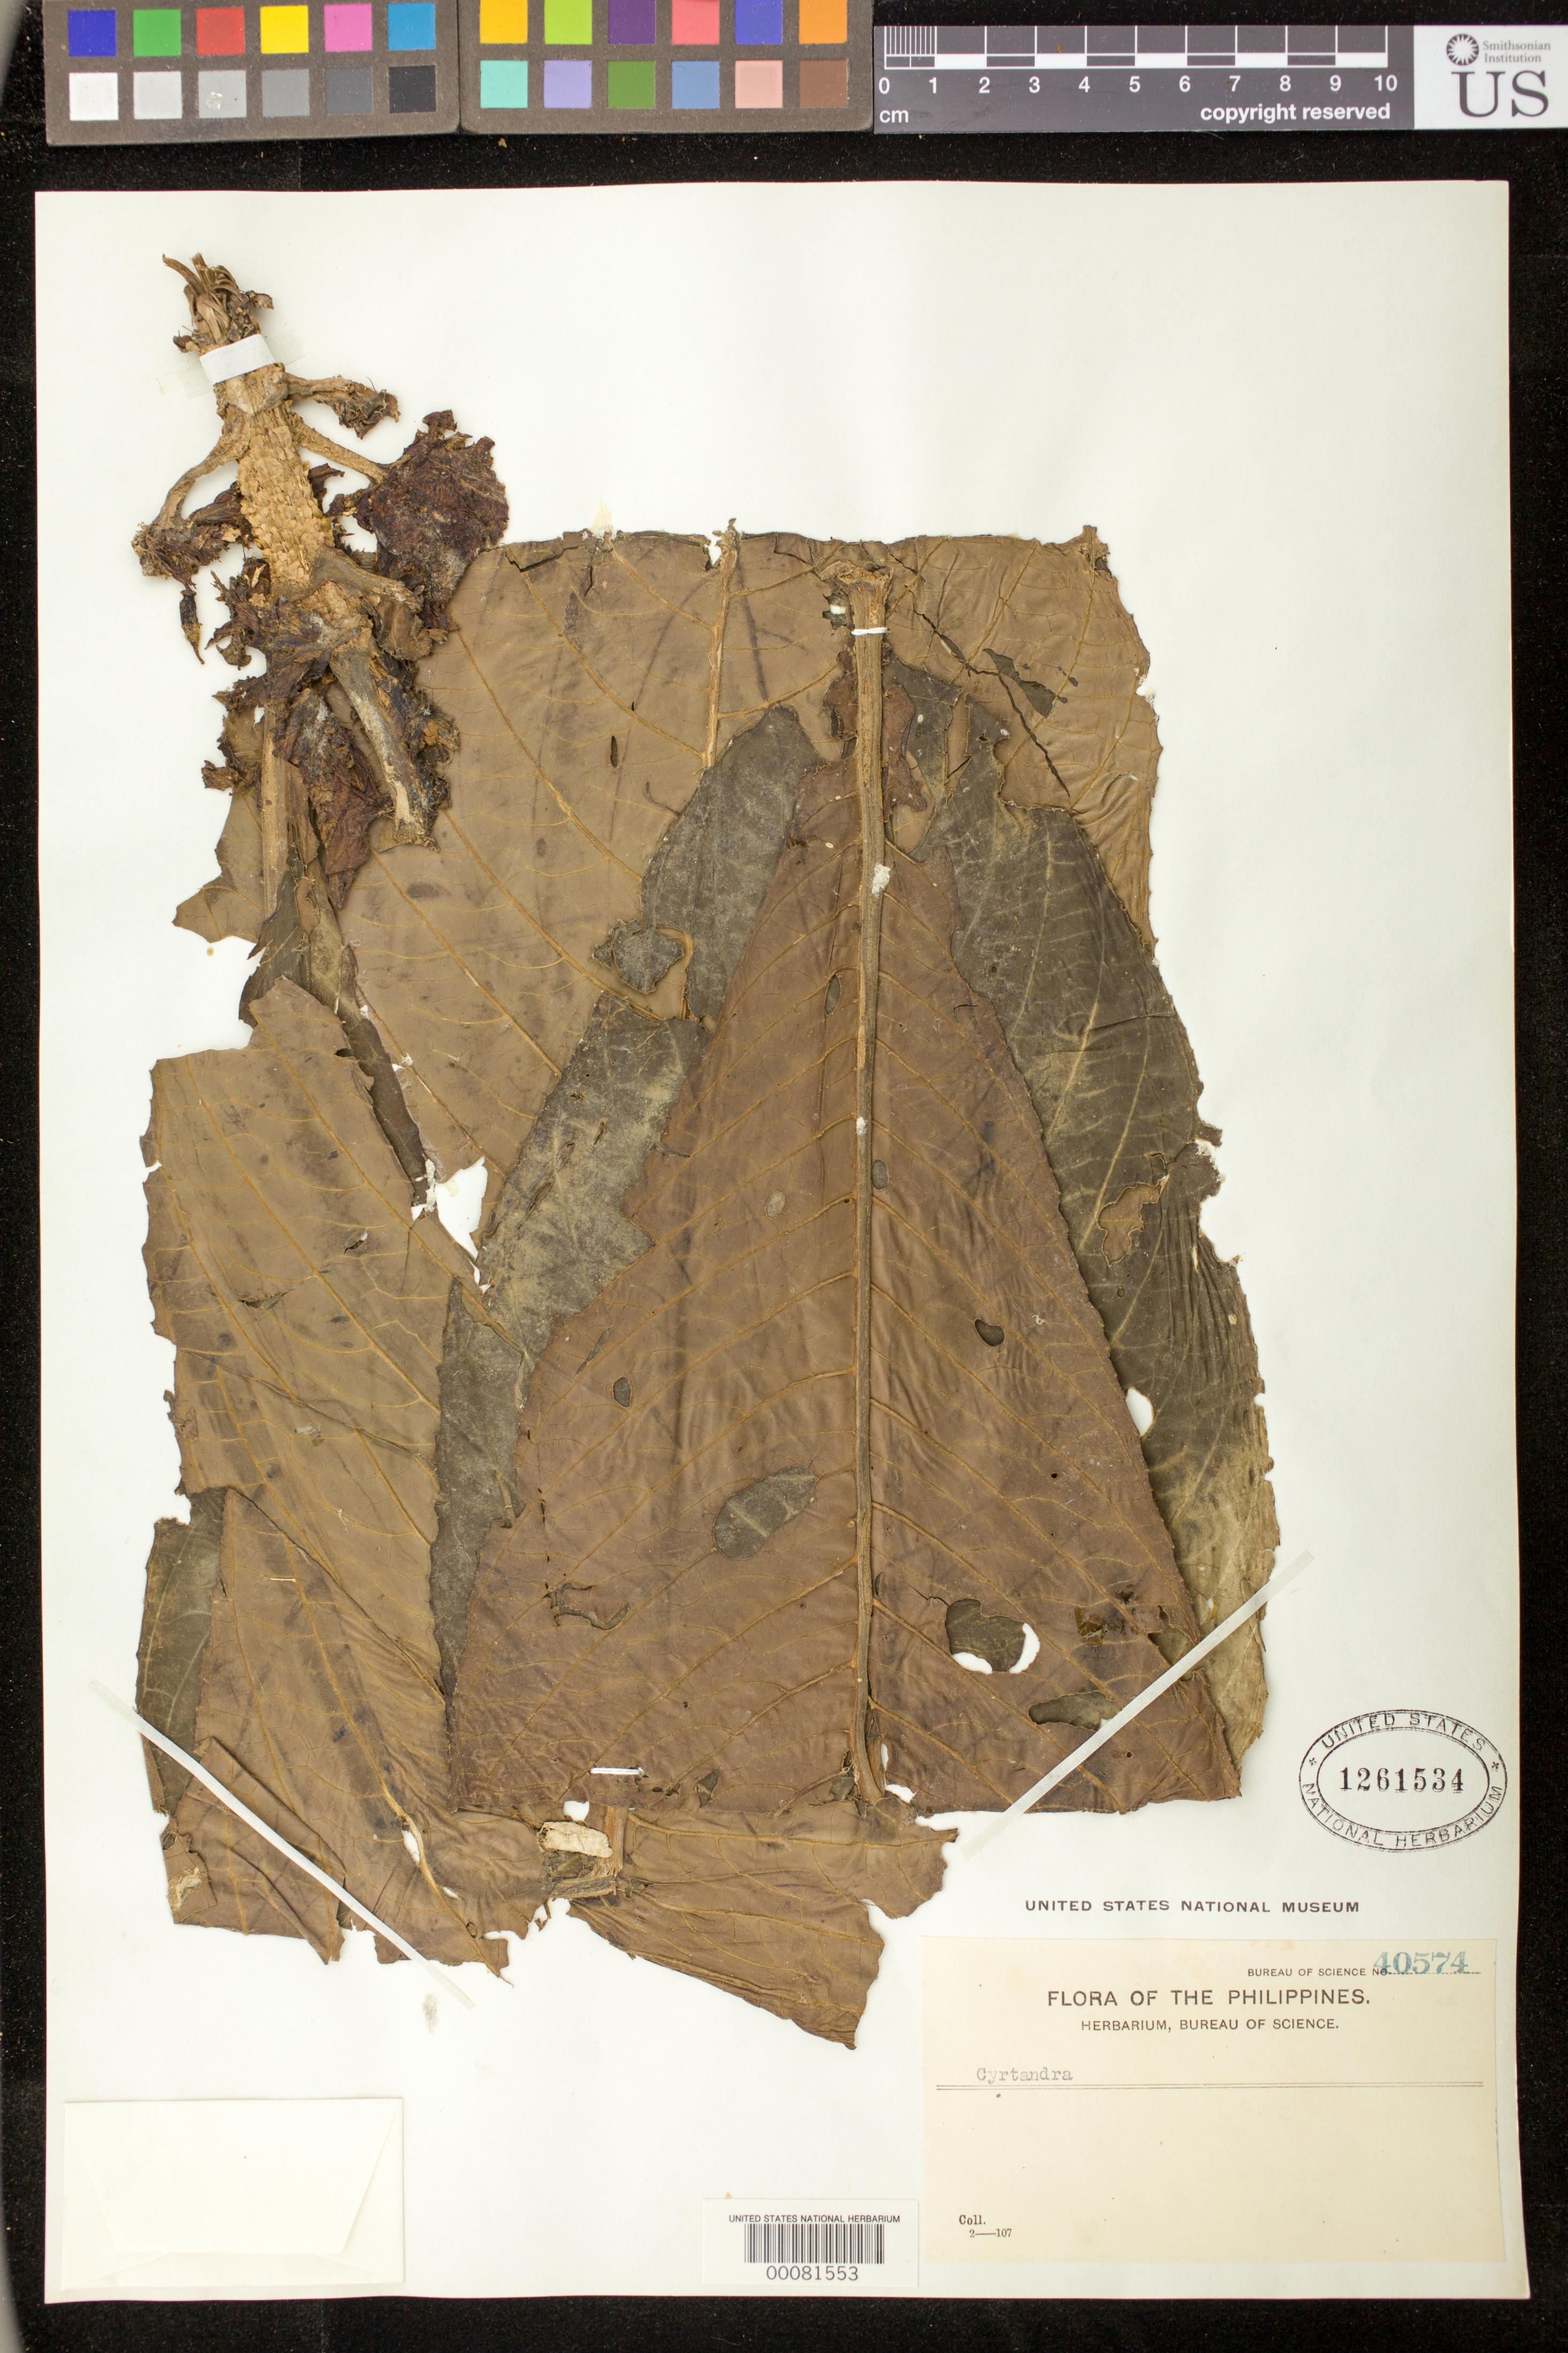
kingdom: Plantae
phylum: Tracheophyta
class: Magnoliopsida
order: Lamiales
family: Gesneriaceae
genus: Cyrtandra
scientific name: Cyrtandra sp.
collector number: Bur. Sci. 40574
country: Philippines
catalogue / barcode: US 1261534